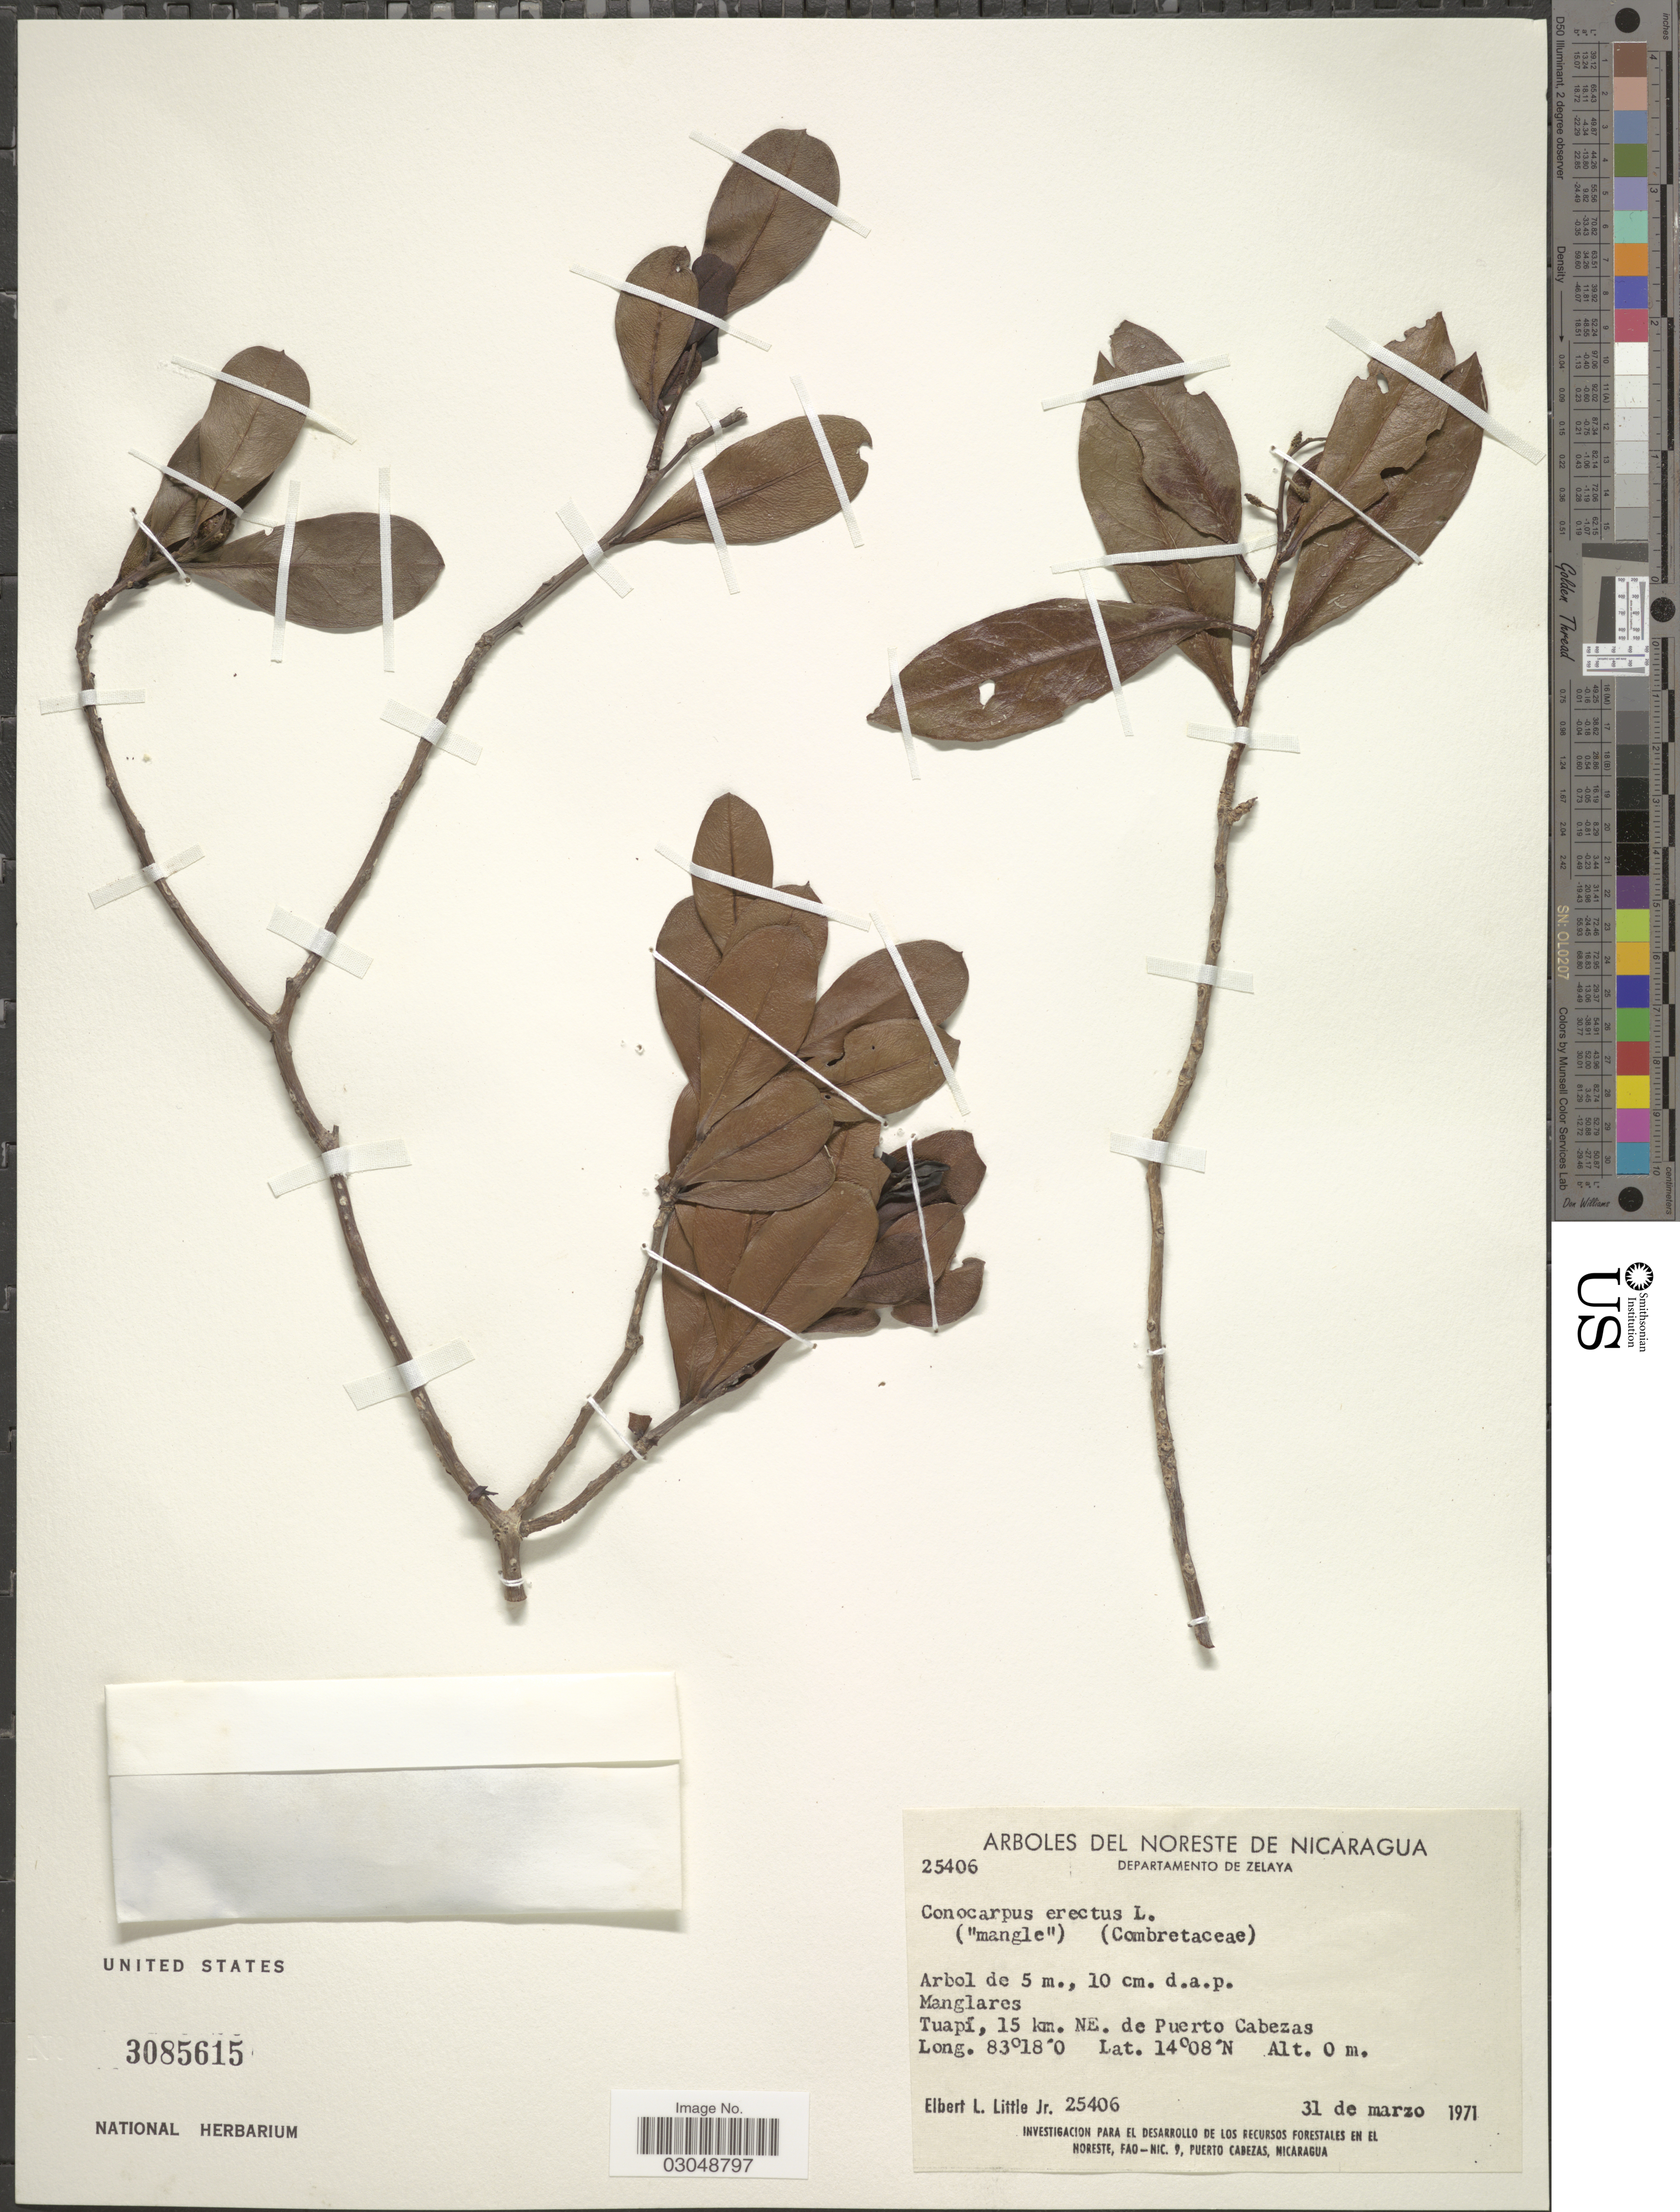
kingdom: Plantae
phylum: Tracheophyta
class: Magnoliopsida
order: Myrtales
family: Combretaceae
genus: Conocarpus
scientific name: Conocarpus erectus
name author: L.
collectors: E. L. Little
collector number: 25406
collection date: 1971-03-31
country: Nicaragua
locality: Noreste de Nicaragua. Departamento de Zelaya. Tuapí, 15 km. NE. de Puerto Cabezas.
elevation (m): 0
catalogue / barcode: US 3085615